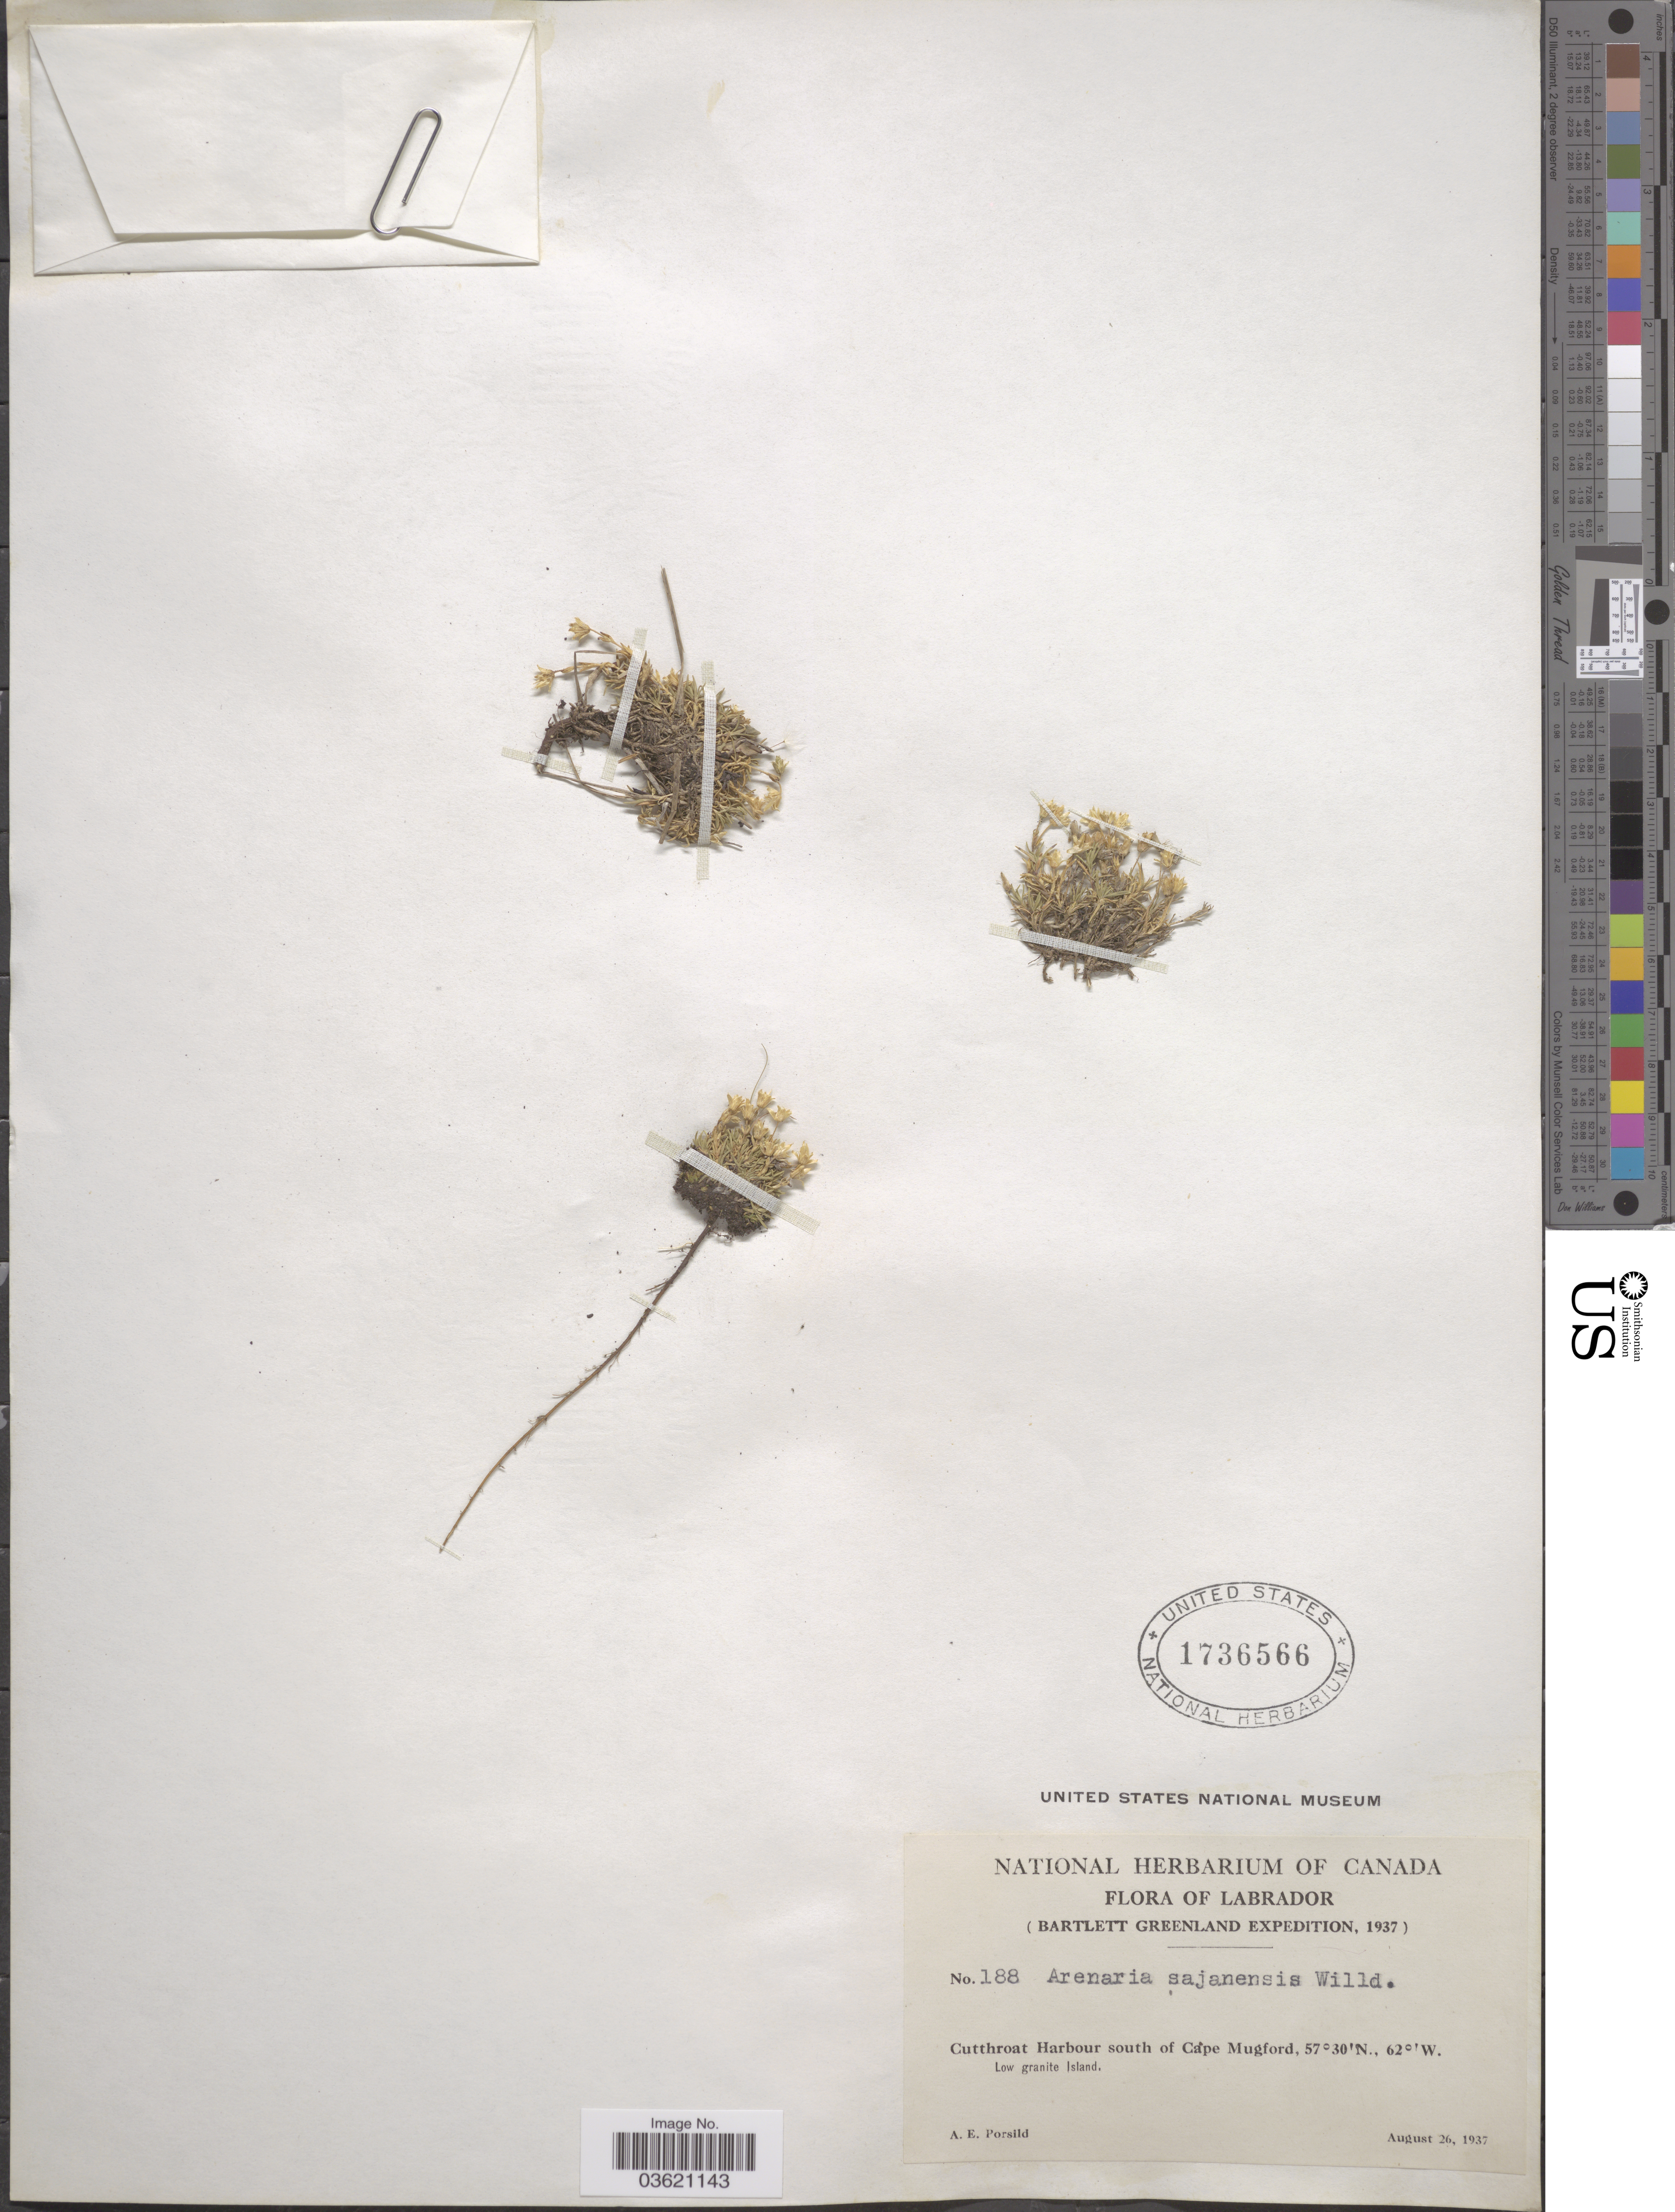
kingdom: Plantae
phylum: Tracheophyta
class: Magnoliopsida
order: Caryophyllales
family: Caryophyllaceae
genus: Cherleria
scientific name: Cherleria biflora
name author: (L.) A.J. Moore & Dillenb.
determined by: Strong, M. T., (US), Smithsonian Institution - National Museum of Natural History (UNITED STATES)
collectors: A. E. Porsild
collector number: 188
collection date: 1937-08-26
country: Canada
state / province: Newfoundland and Labrador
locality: Labrador. Cutthroat Harbour south of Cape Mugford. Low granite Island.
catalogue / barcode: US 1736566